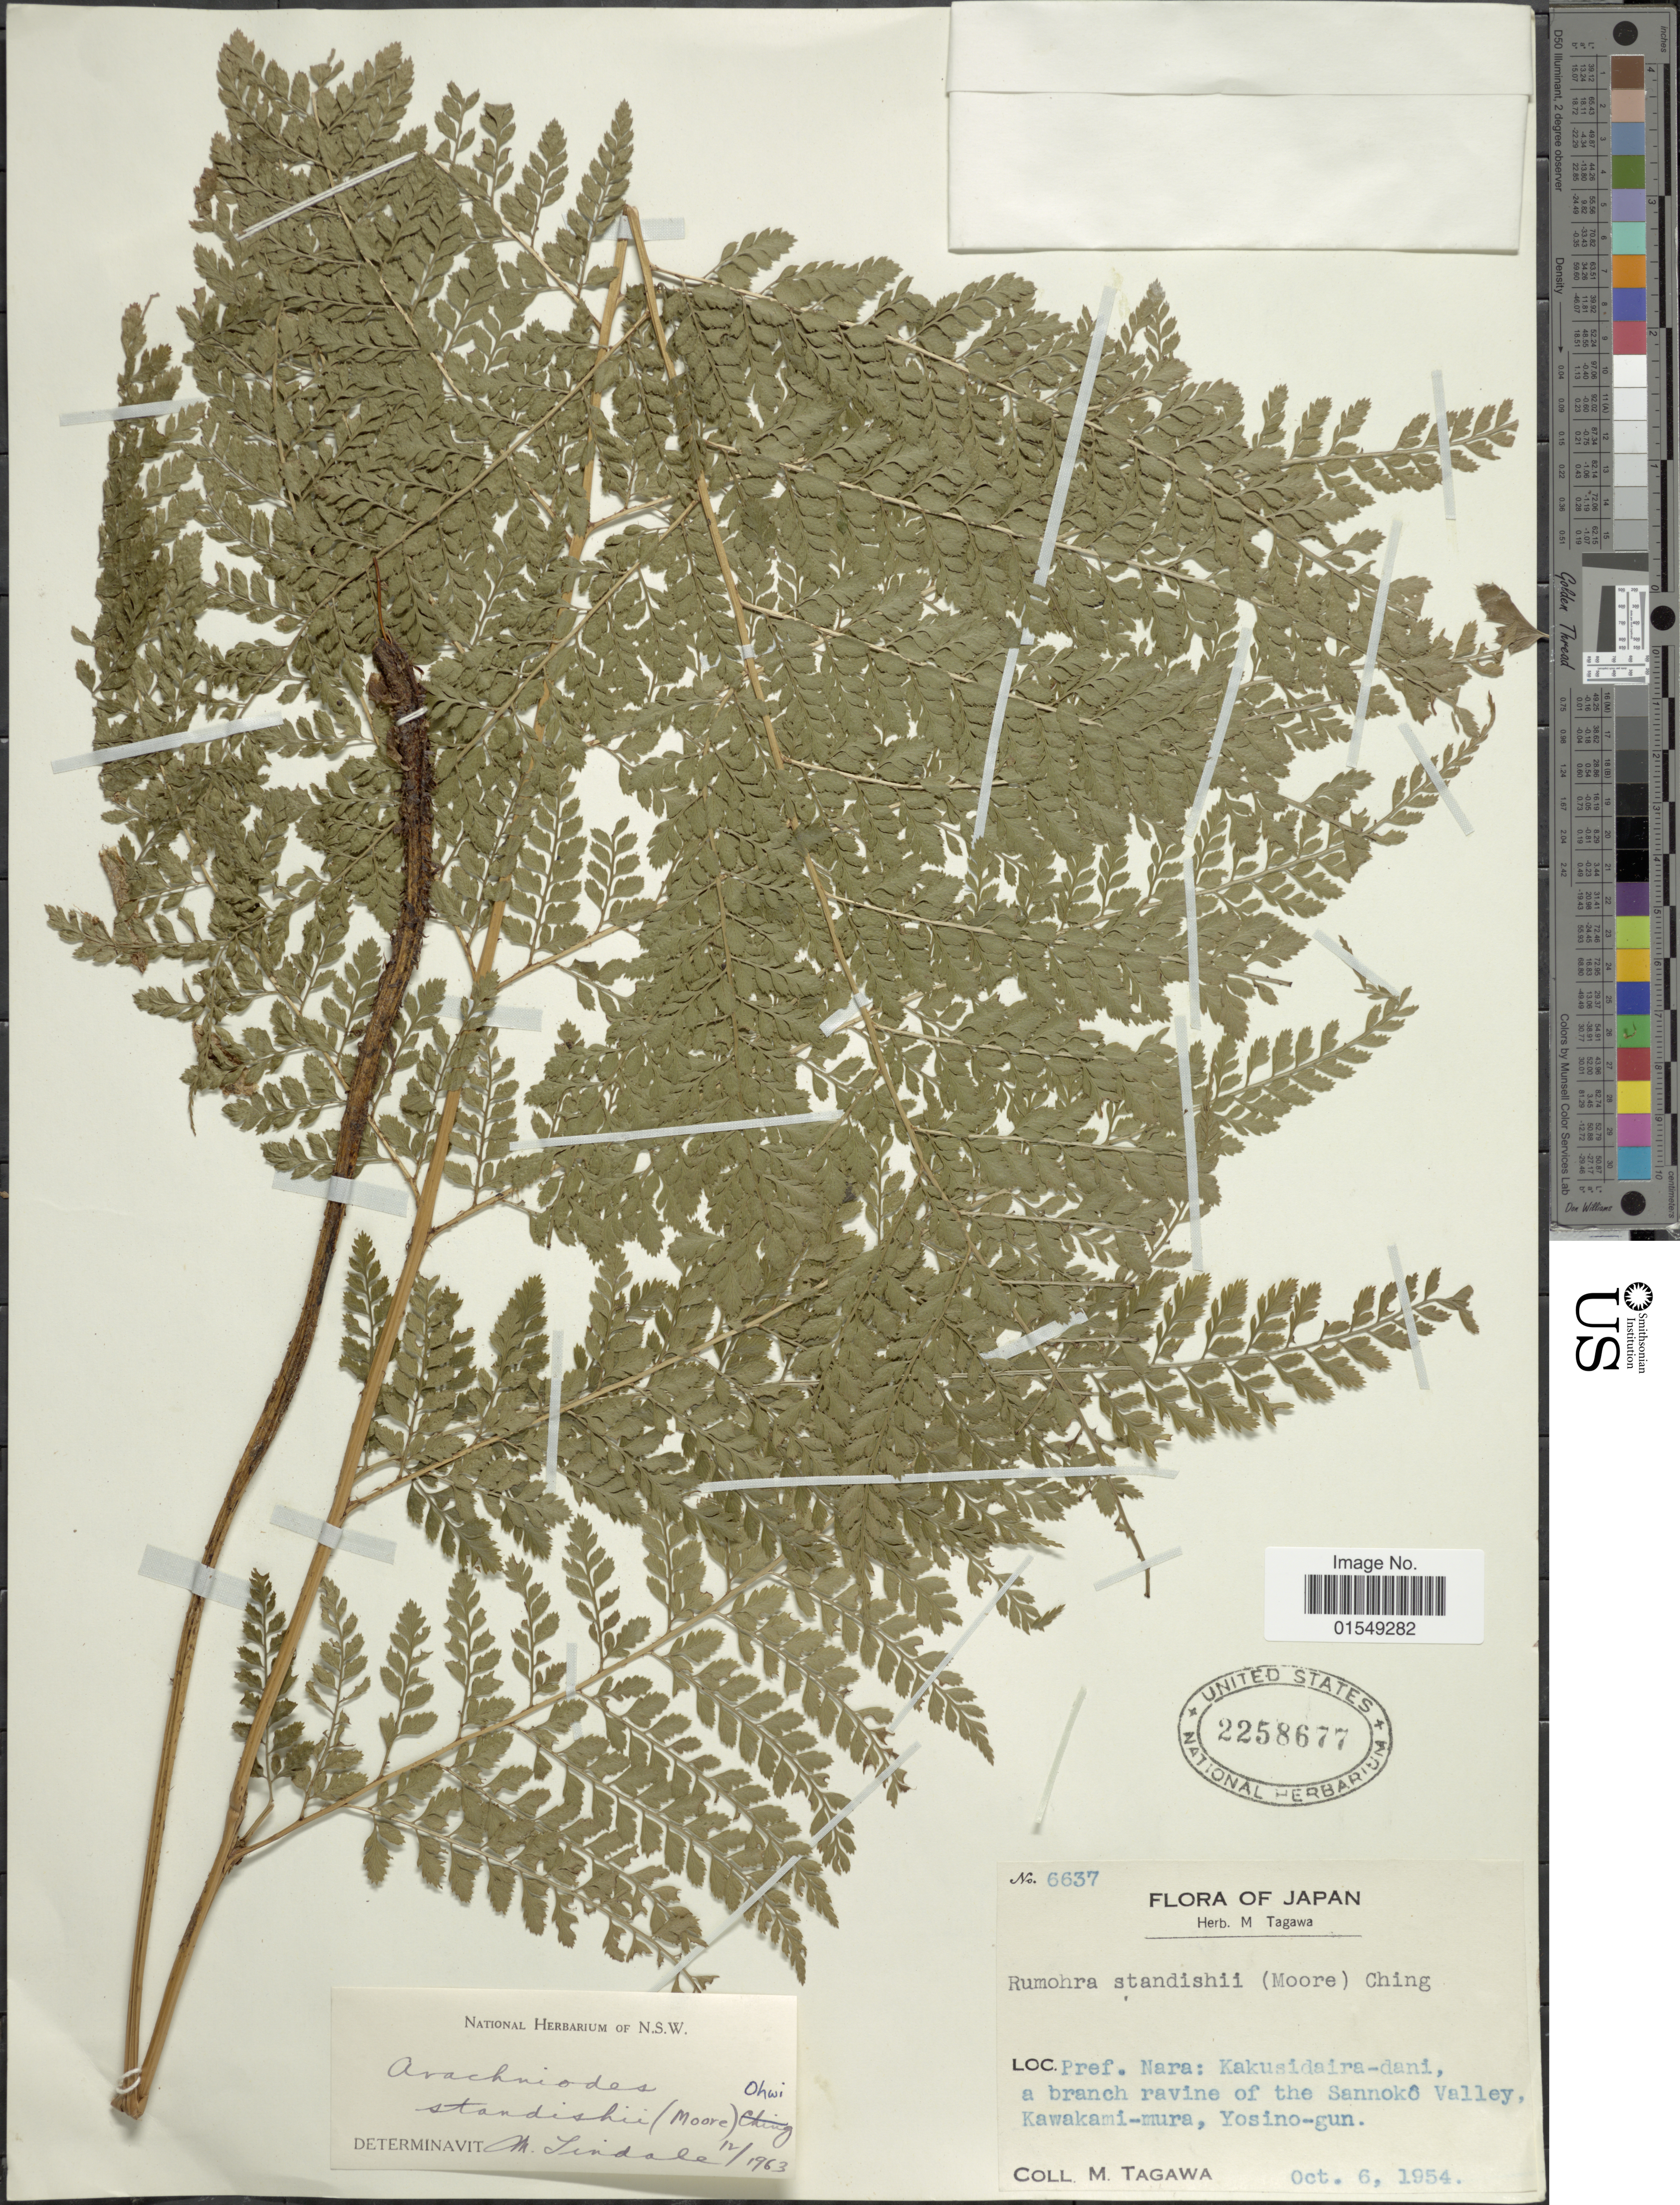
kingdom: Plantae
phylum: Tracheophyta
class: Polypodiopsida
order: Polypodiales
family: Dryopteridaceae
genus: Arachniodes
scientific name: Arachniodes standishii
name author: (T. Moore) Ohwi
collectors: M. Tagawa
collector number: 6637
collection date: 1954-10-06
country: Japan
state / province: Nara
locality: Pref. Nara: Kakusidaira-dani, a branch ravine of the Sannoko Valley, Kawakami-mura, Yosino-gun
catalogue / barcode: US 2258677